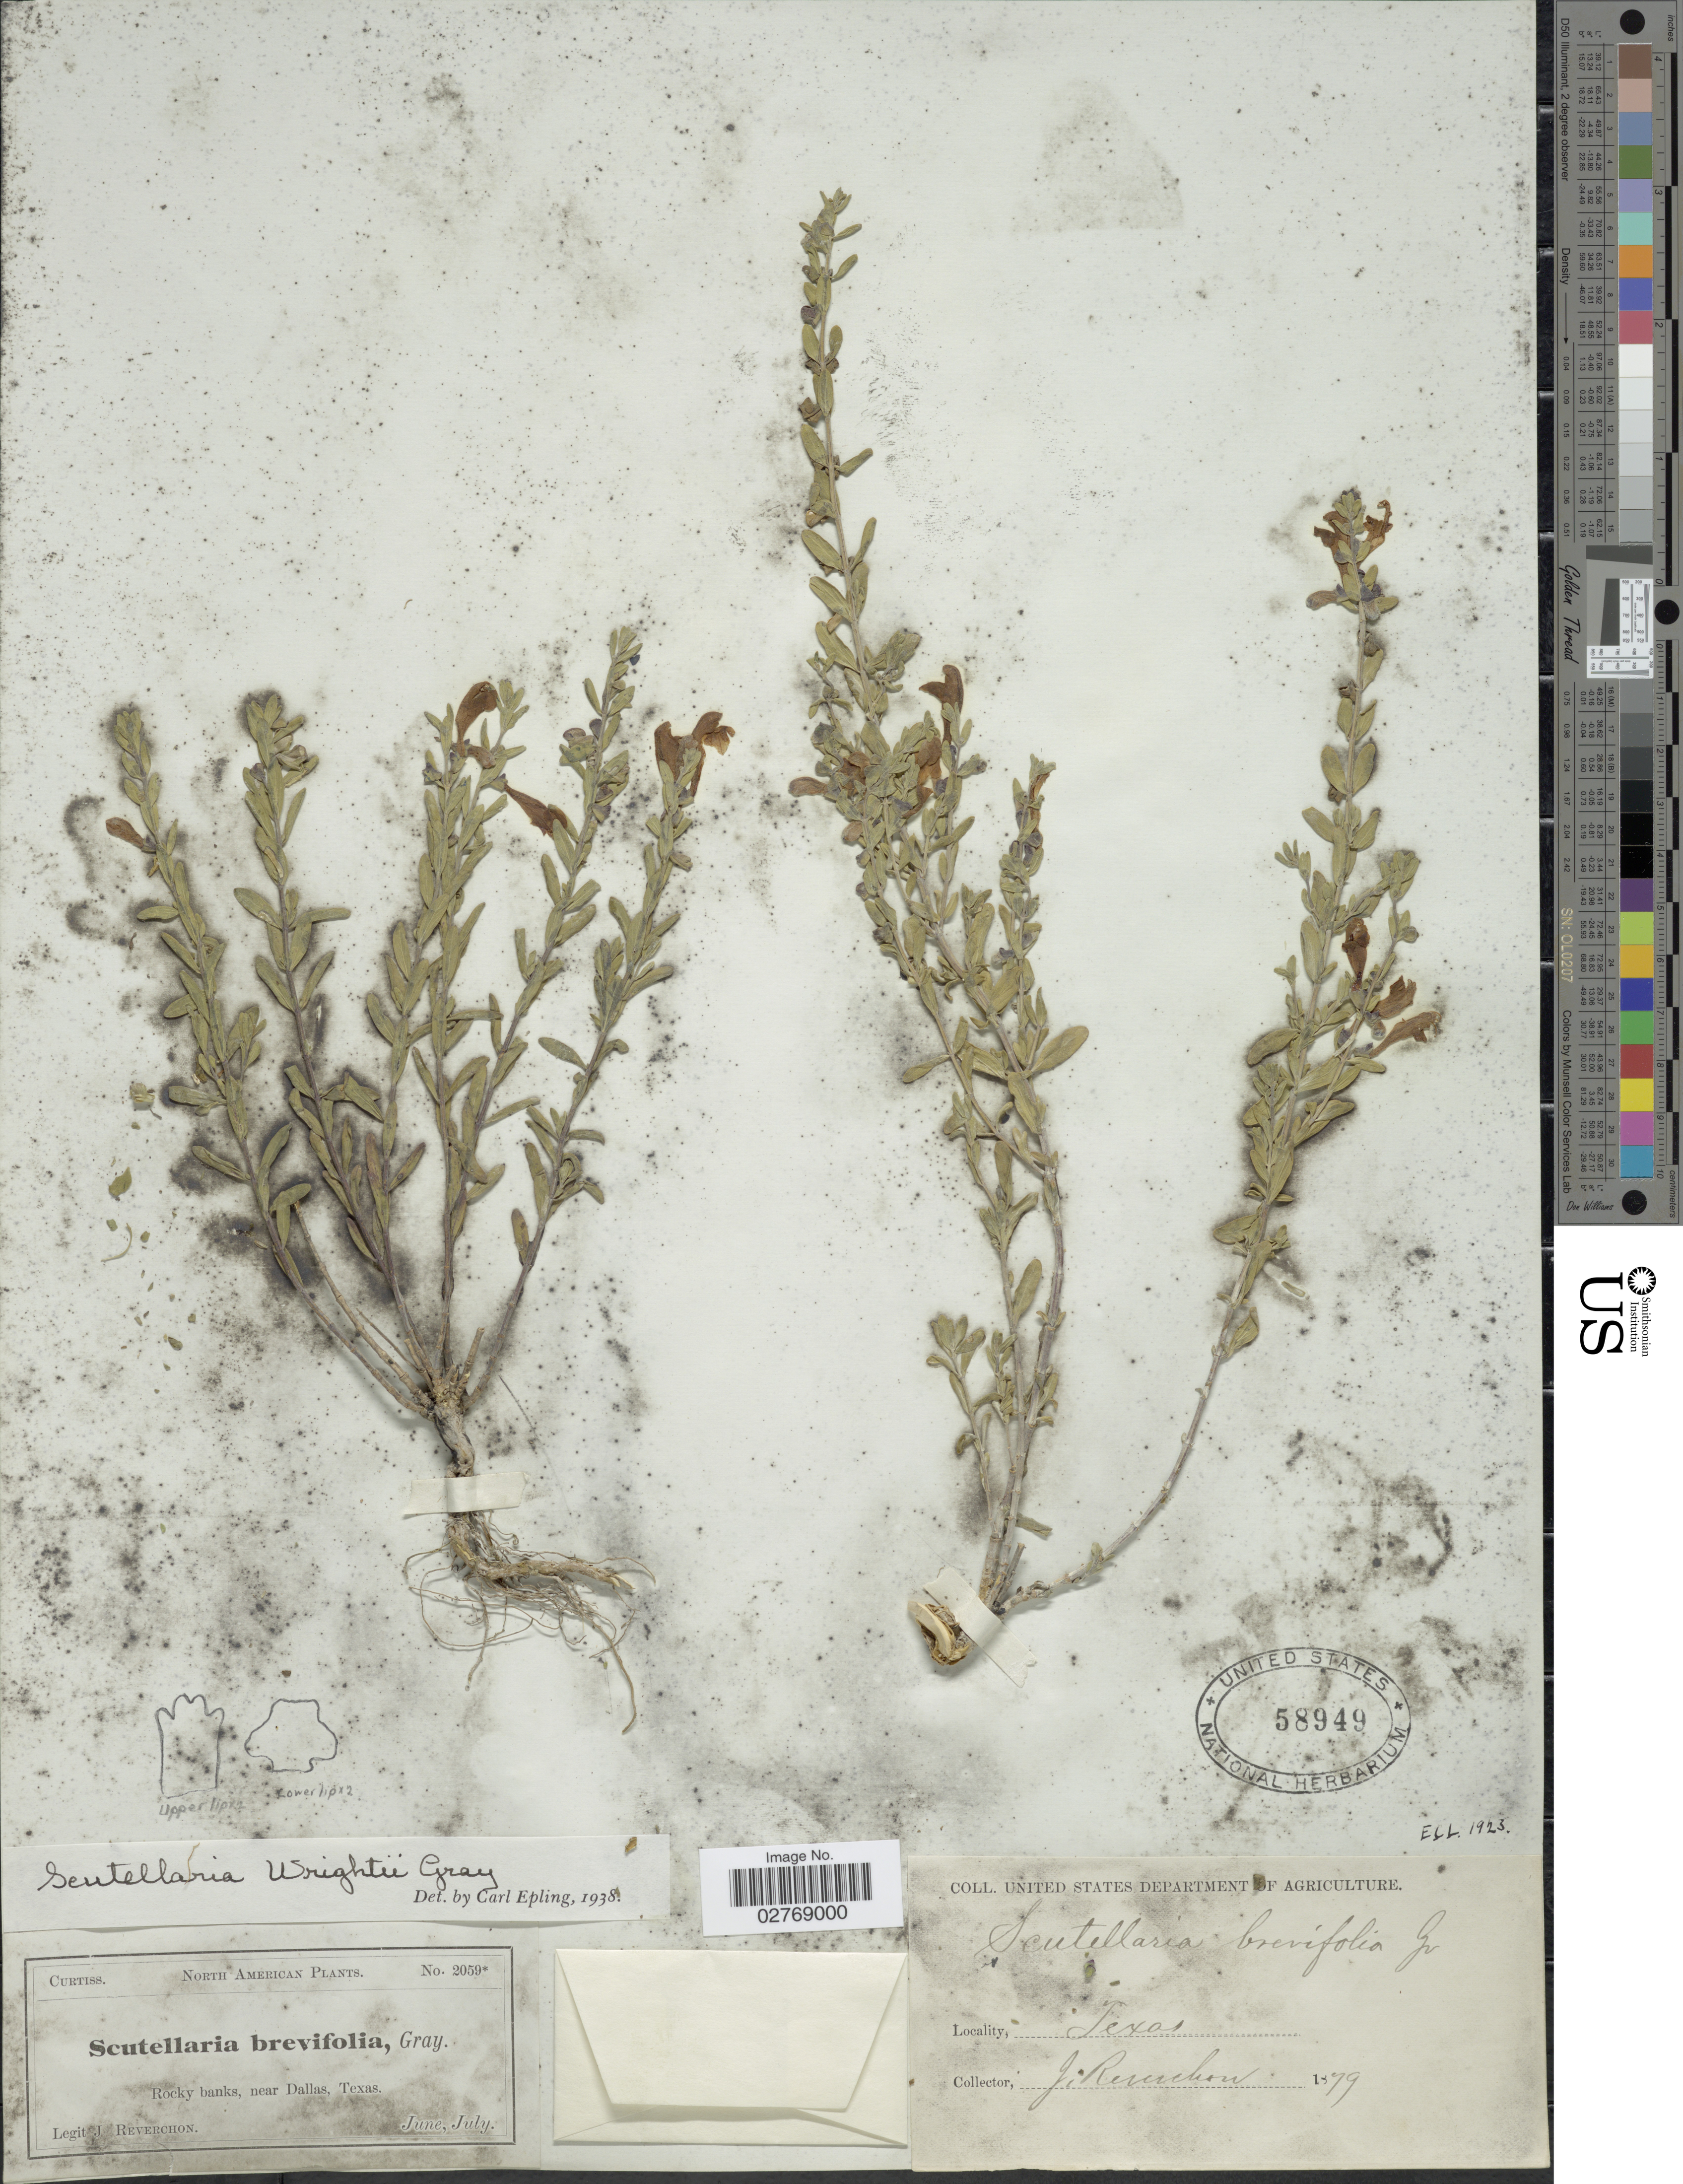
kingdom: Plantae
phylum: Tracheophyta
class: Magnoliopsida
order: Lamiales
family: Lamiaceae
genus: Scutellaria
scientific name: Scutellaria wrightii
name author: A. Gray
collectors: J. Reverchon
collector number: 2059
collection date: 1879-06/1879-07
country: United States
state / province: Texas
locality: Rocky banks, near Dallas.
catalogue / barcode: US 58949